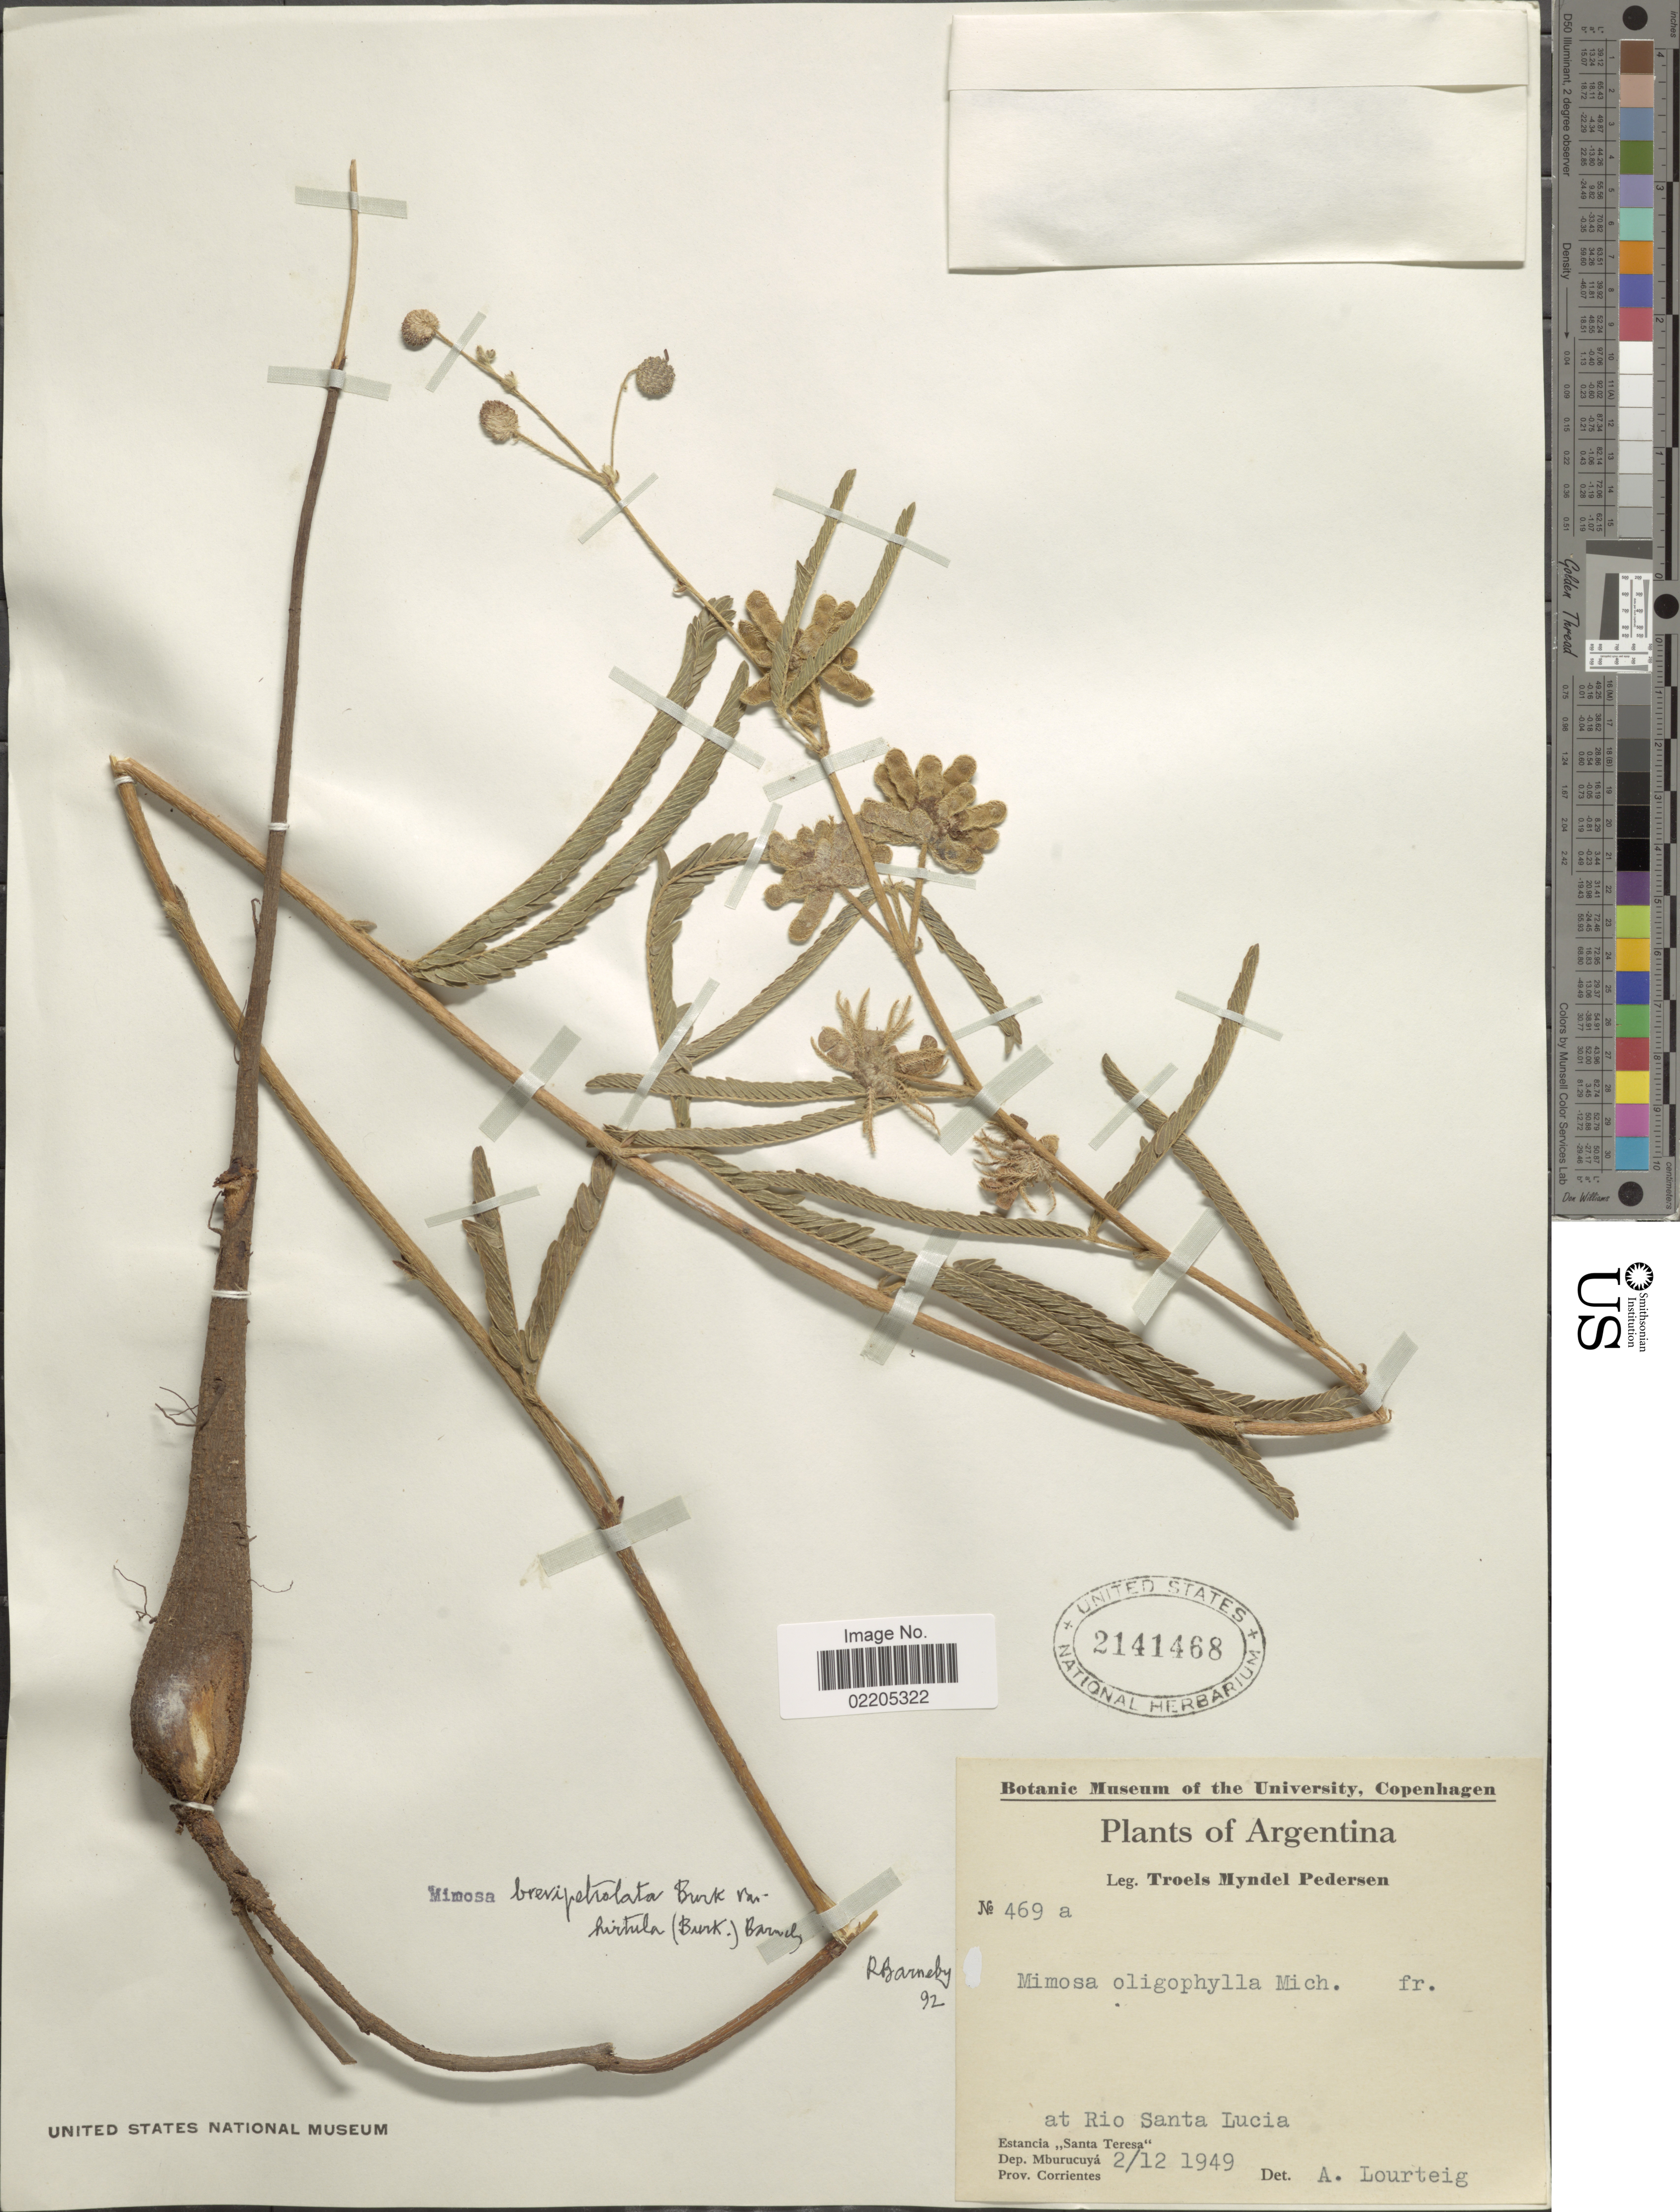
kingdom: Plantae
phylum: Tracheophyta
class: Magnoliopsida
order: Fabales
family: Fabaceae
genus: Mimosa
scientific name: Mimosa brevipetiolata var. hirtula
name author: (Burkart) Barneby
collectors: T. Pederson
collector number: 469a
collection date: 1949-02-12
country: Argentina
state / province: Corrientes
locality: Dep. Mburucuya, Estancia Santa Teresa, at Rio Santa Lucia.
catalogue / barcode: US 2141468